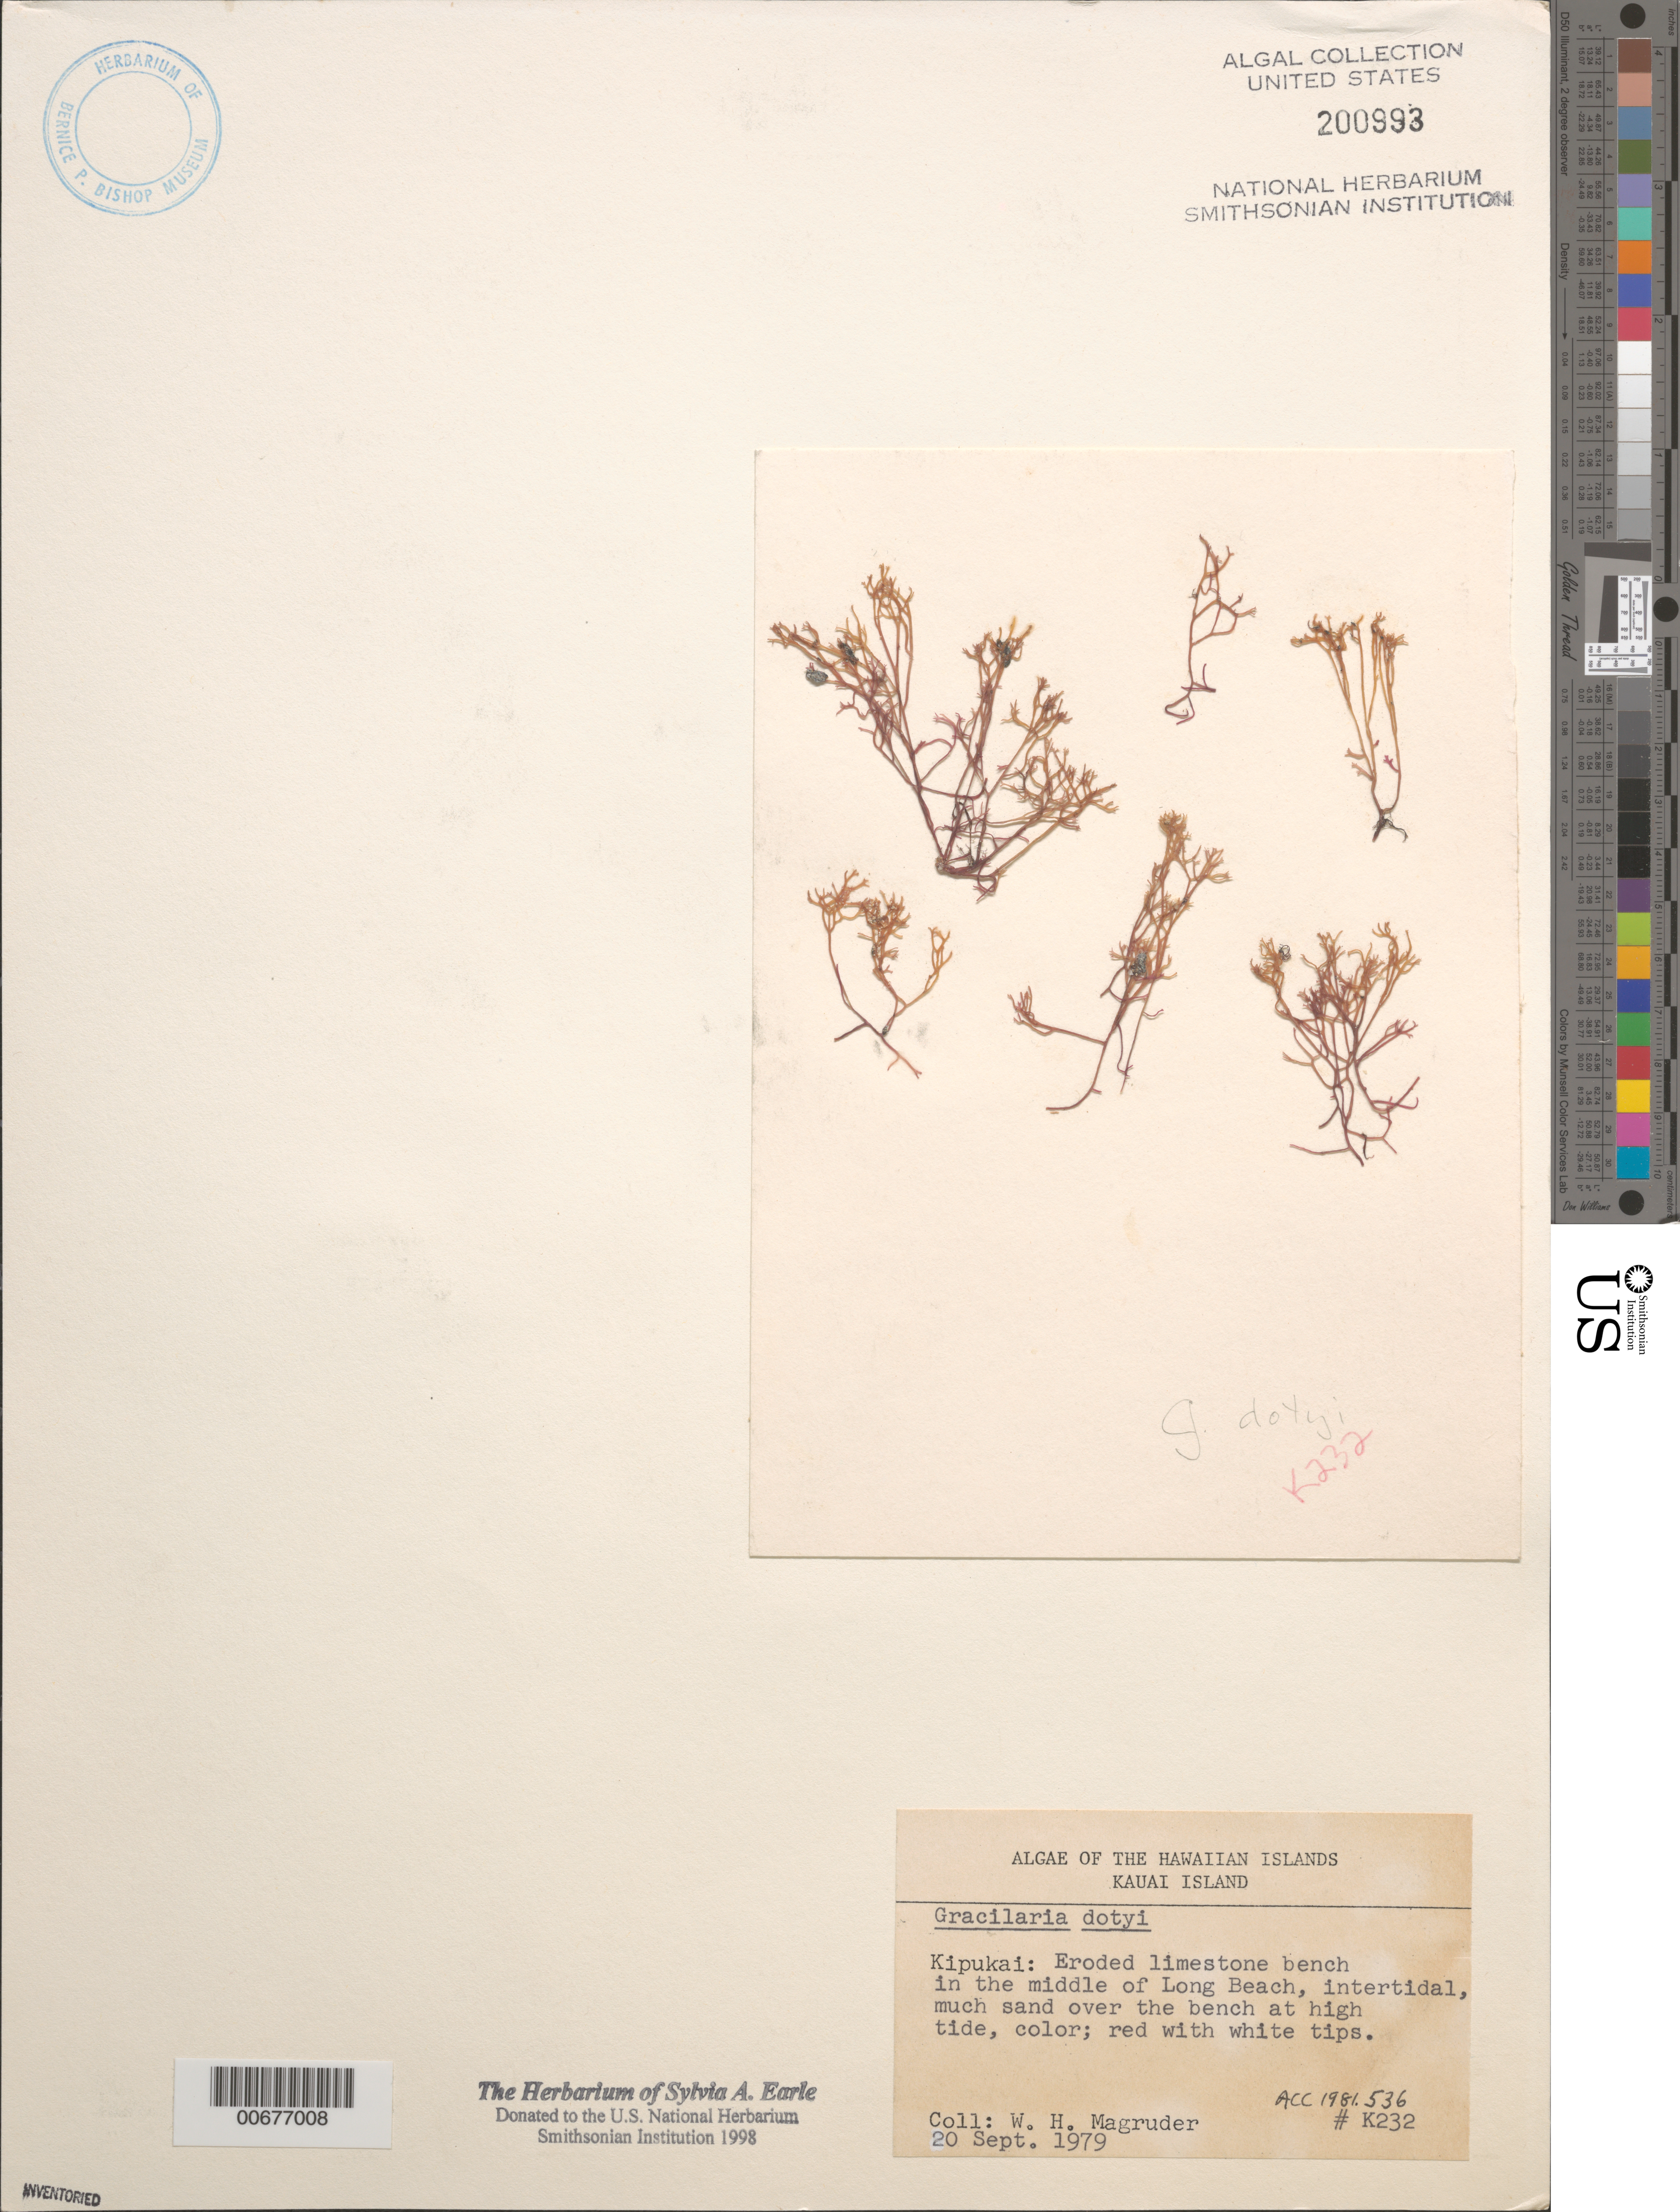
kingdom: Plantae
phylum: Rhodophyta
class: Florideophyceae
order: Gracilariales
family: Gracilariaceae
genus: Gracilaria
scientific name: Gracilaria dotyi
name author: M.D. Hoyle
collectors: W. Magruder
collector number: K232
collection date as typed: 20 Sep 1979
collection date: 1979-09-20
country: United States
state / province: Hawaii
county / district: Kauai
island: Kaua'i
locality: Kipukai, Long Beach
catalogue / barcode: US 200993